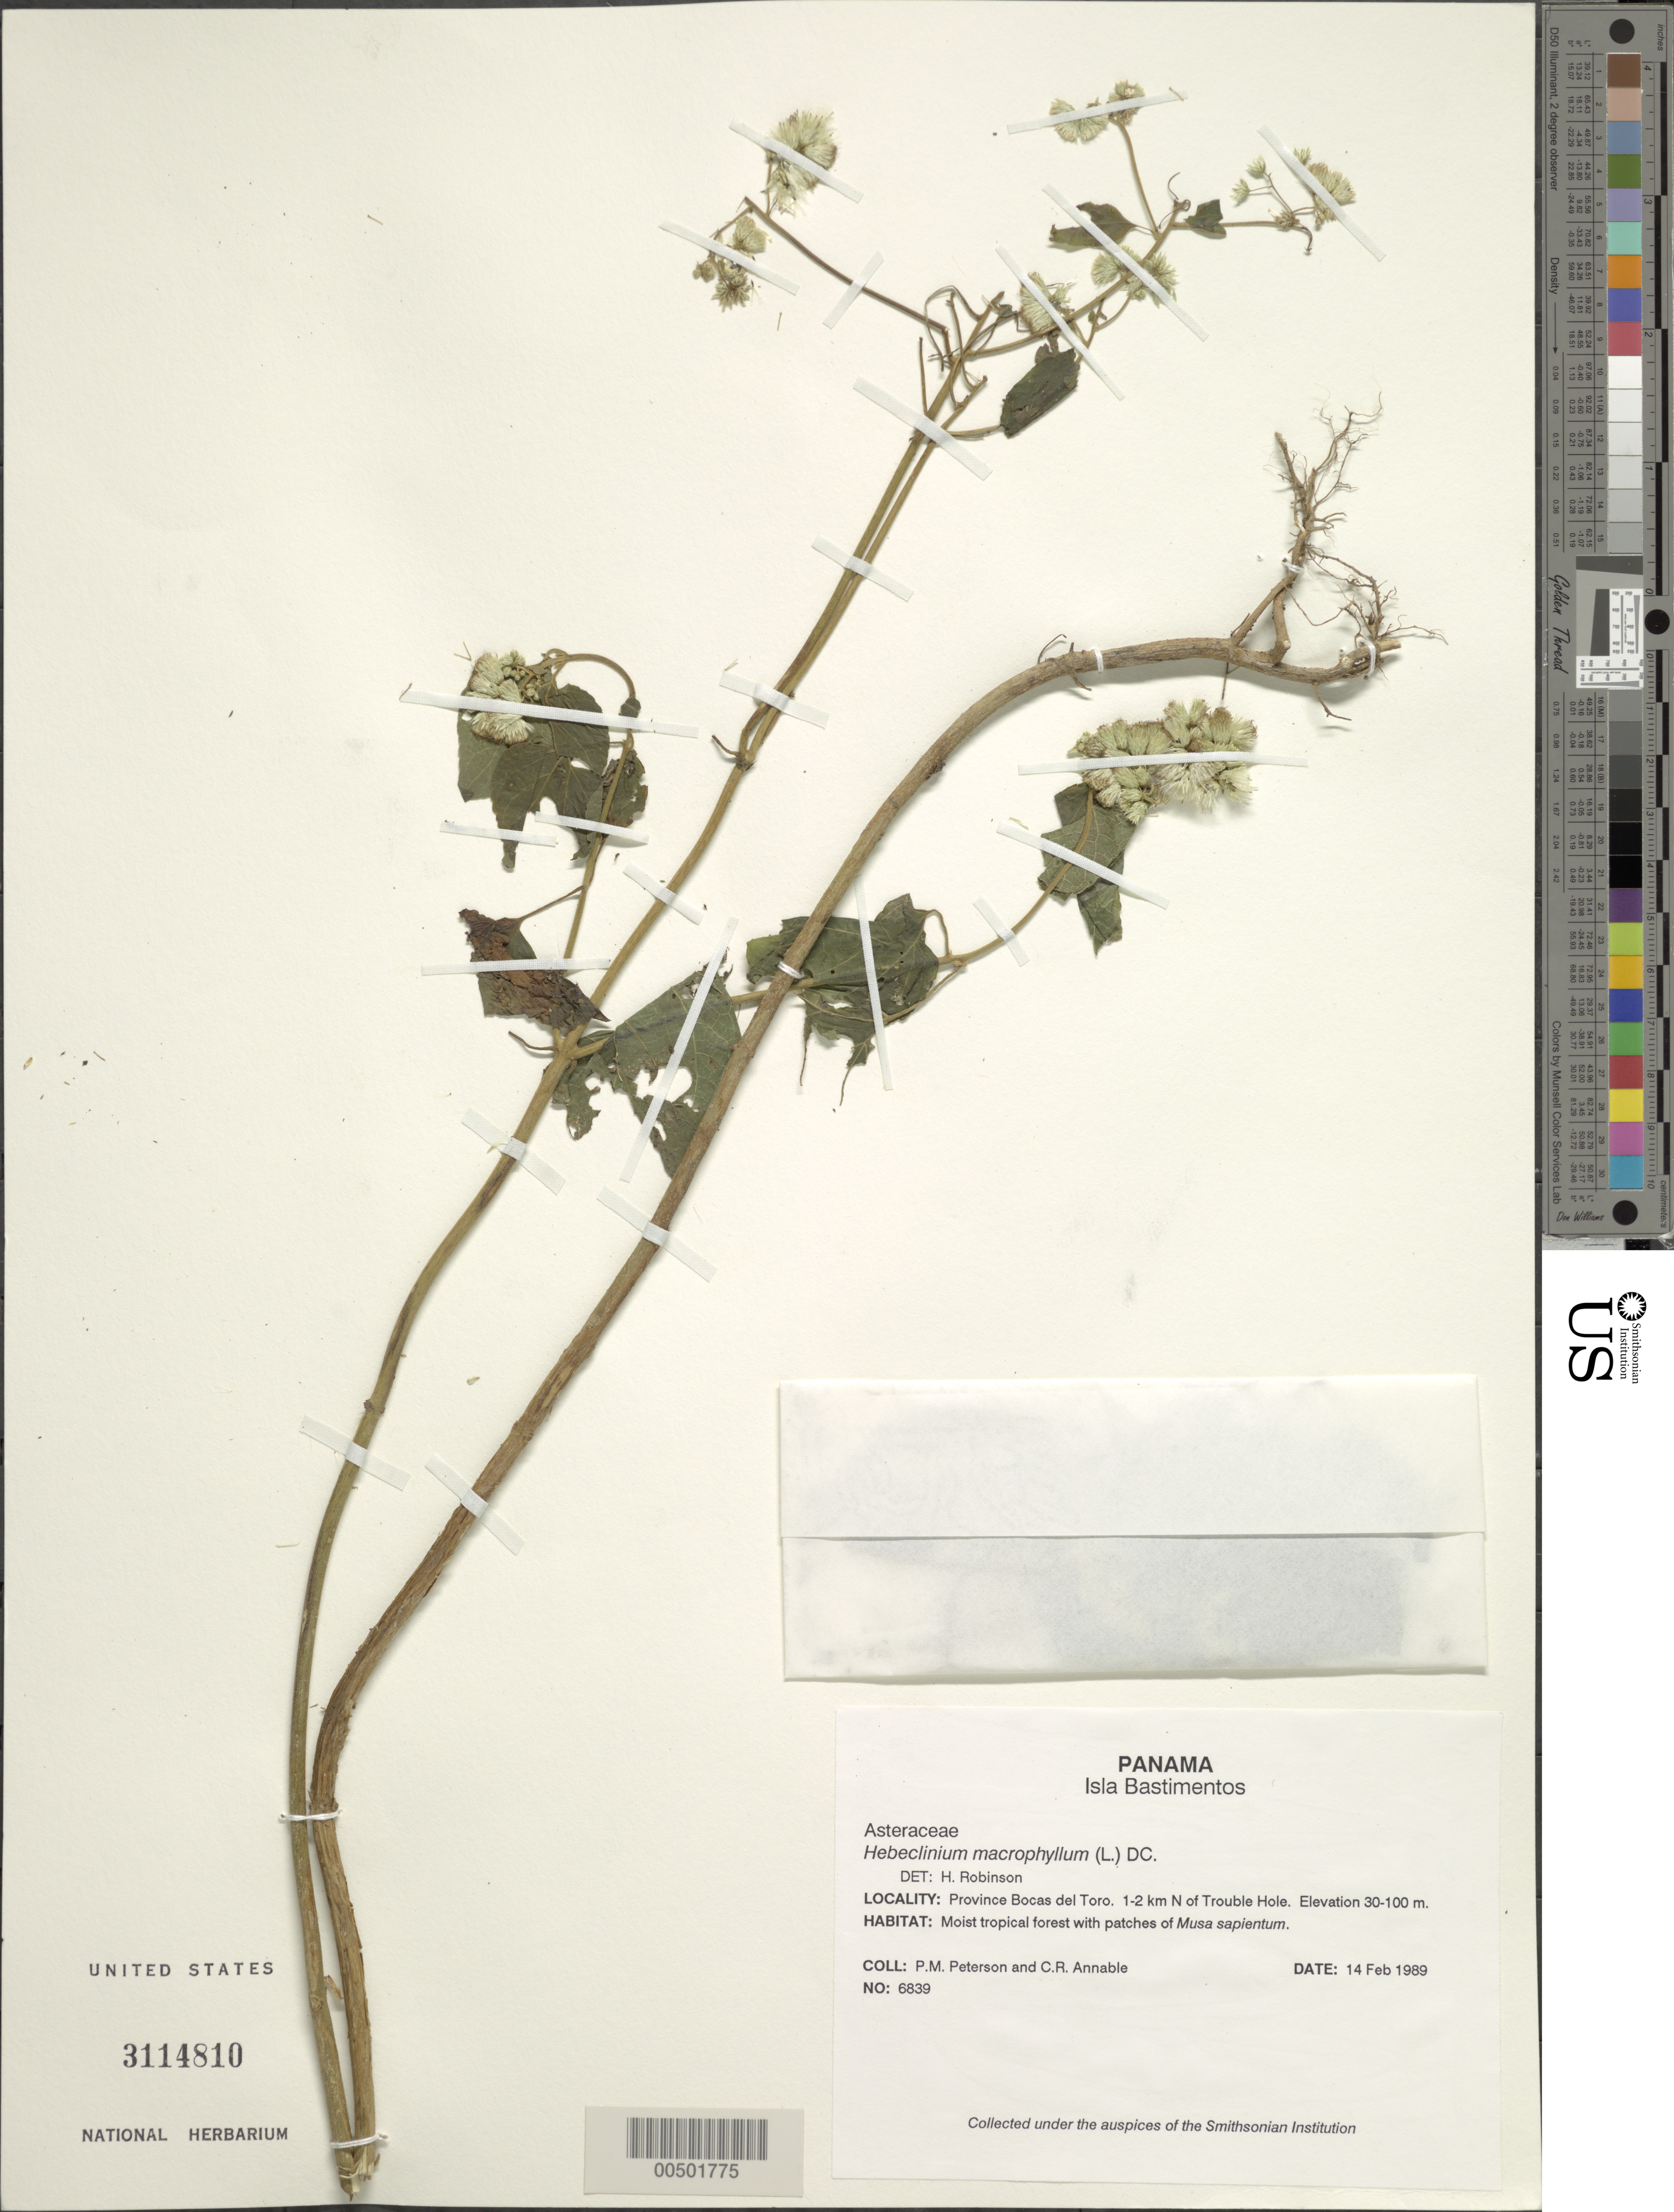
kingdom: Plantae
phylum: Tracheophyta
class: Magnoliopsida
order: Asterales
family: Asteraceae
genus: Hebeclinium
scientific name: Hebeclinium macrophyllum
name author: (L.) DC.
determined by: Robinson, Harold E., (US)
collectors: P. M. Peterson & C. R. Annable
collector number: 06839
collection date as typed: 14 Feb 1989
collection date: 1989-02-14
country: Panama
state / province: Bocas del Toro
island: San Cristóbal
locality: Isla San Cristobal, 1-2 km N of Trouble Hole.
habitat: Moist tropical forest with patches of Musa sapientum.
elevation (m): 30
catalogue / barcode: US 3114810